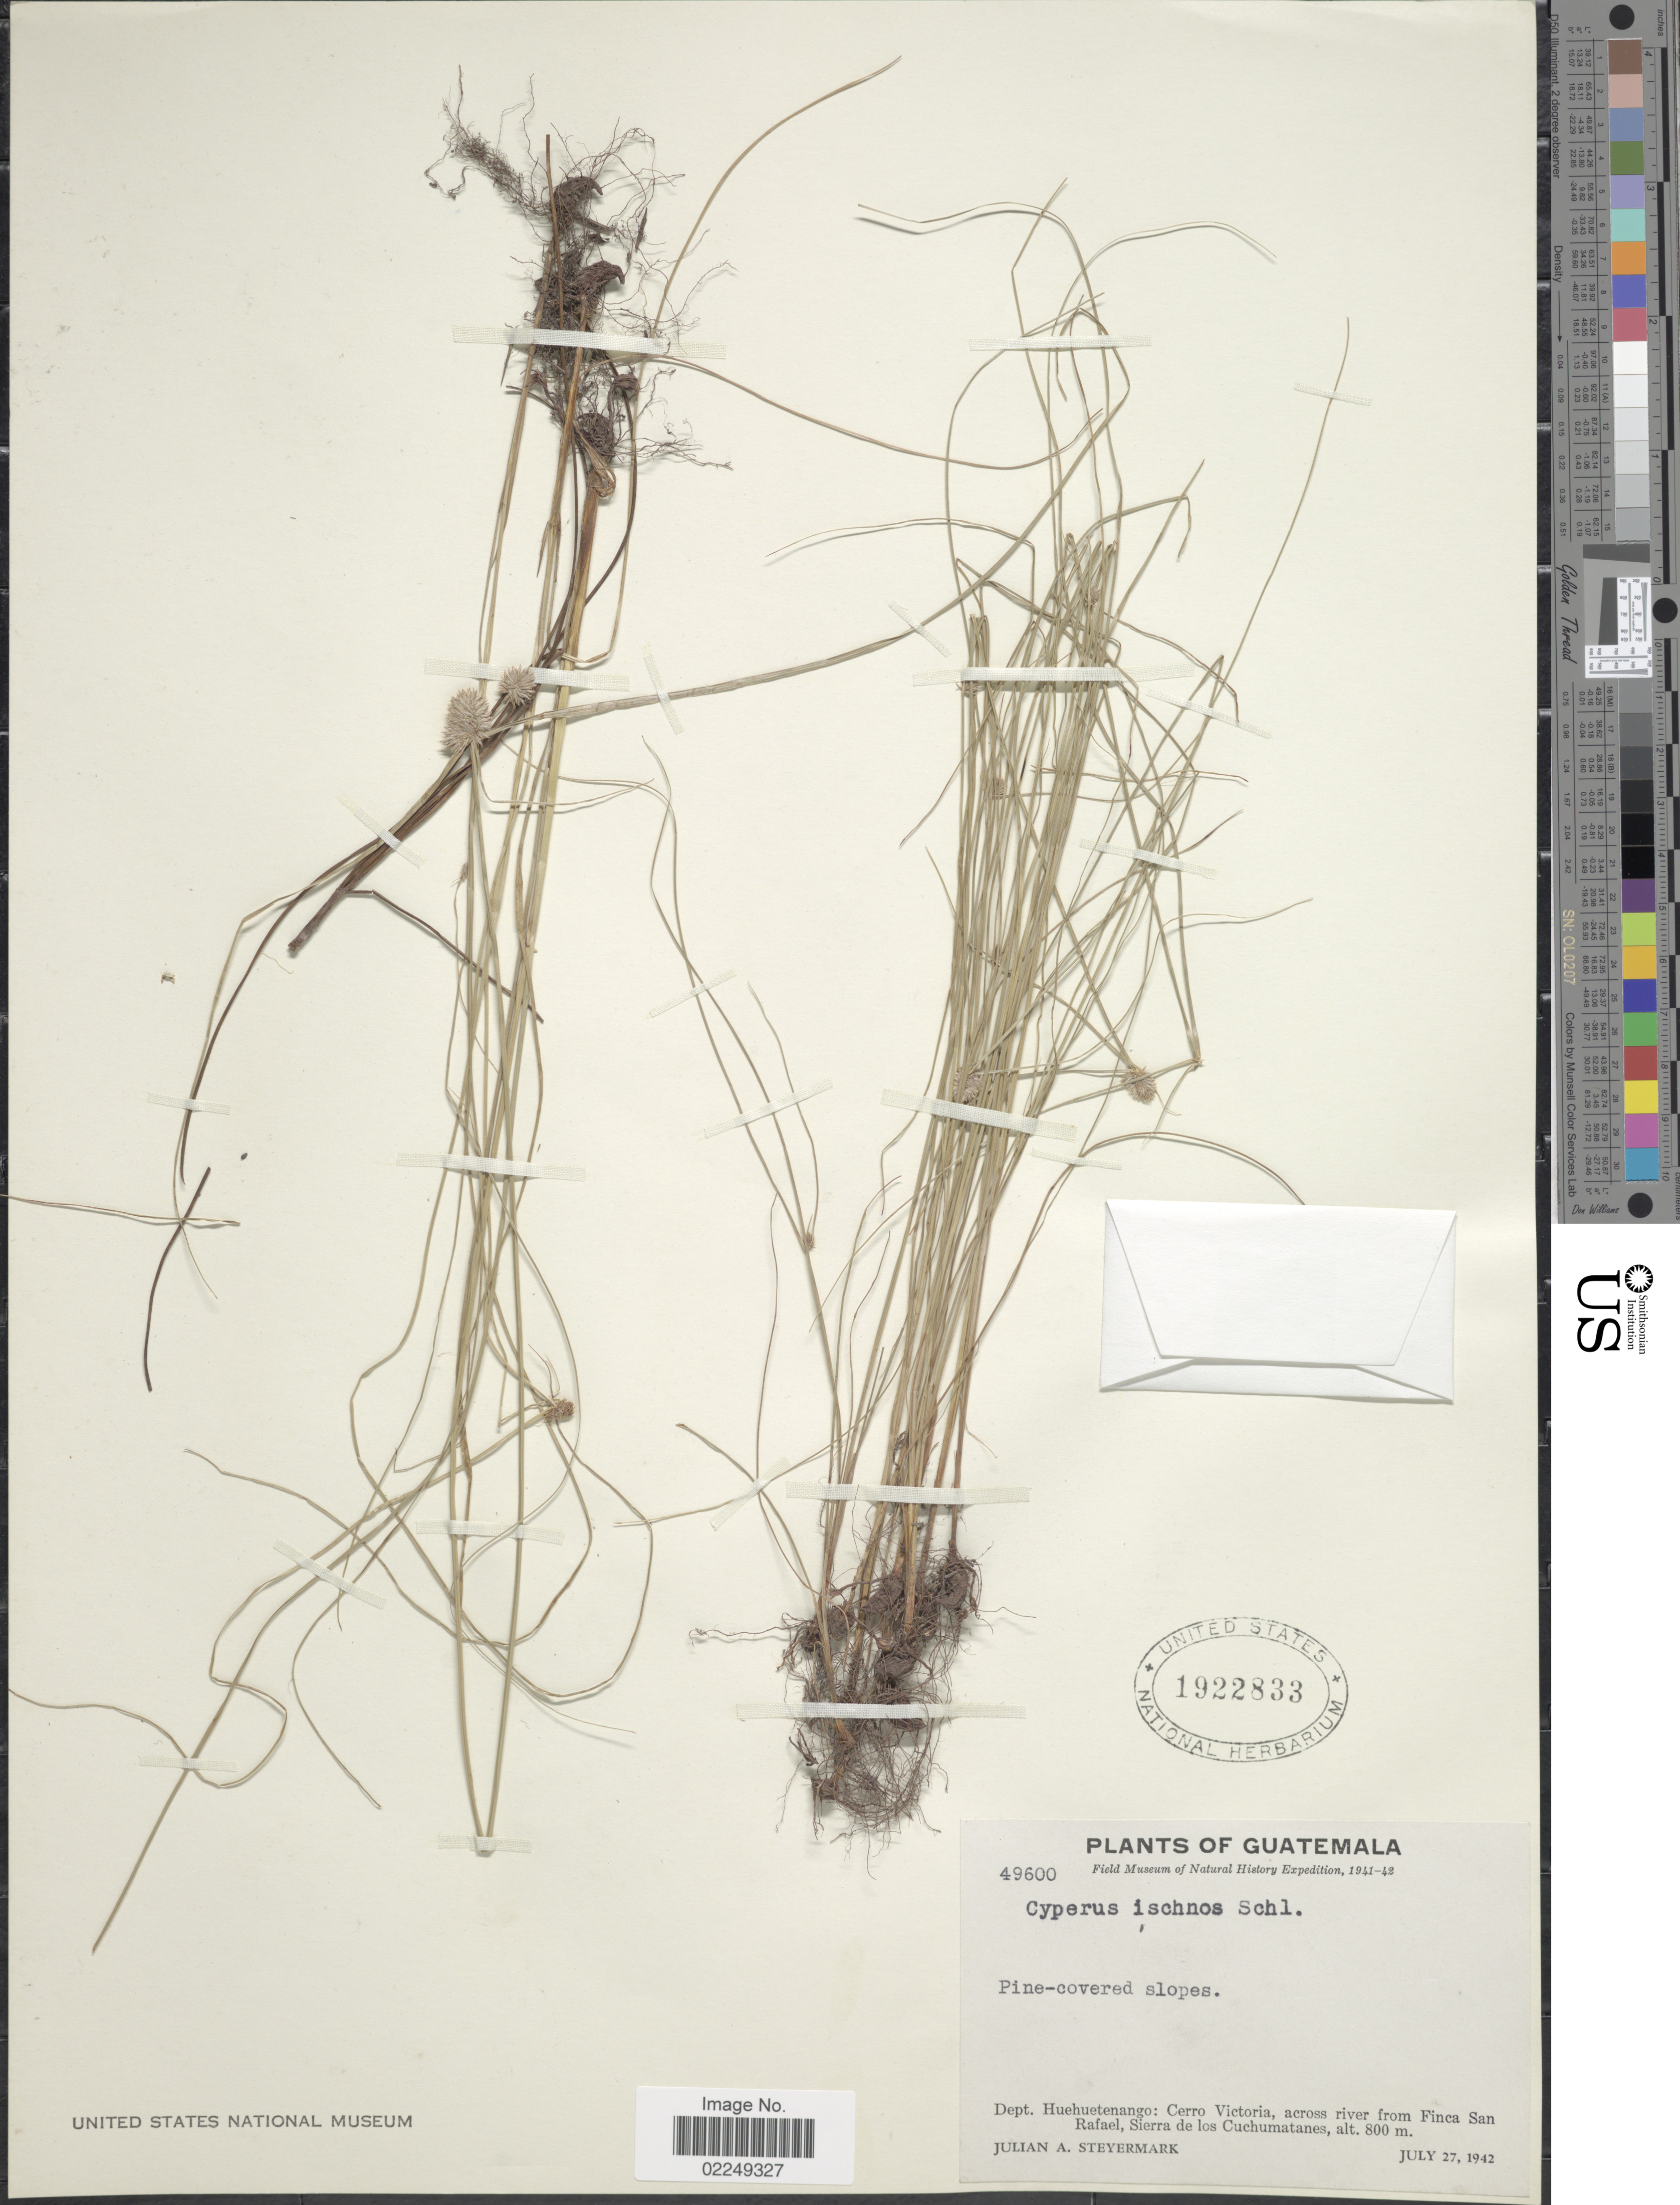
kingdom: Plantae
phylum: Tracheophyta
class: Liliopsida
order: Poales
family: Cyperaceae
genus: Cyperus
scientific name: Cyperus ischnos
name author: Schltdl.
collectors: J. Steyermark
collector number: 49600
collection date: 1942-07-27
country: Guatemala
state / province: Huehuetenango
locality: Dept. Huehuetenango: Cerro Victoria, across river from Finca San Rafael, Sierra del los Cuchumatanes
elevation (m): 800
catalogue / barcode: US 1922833